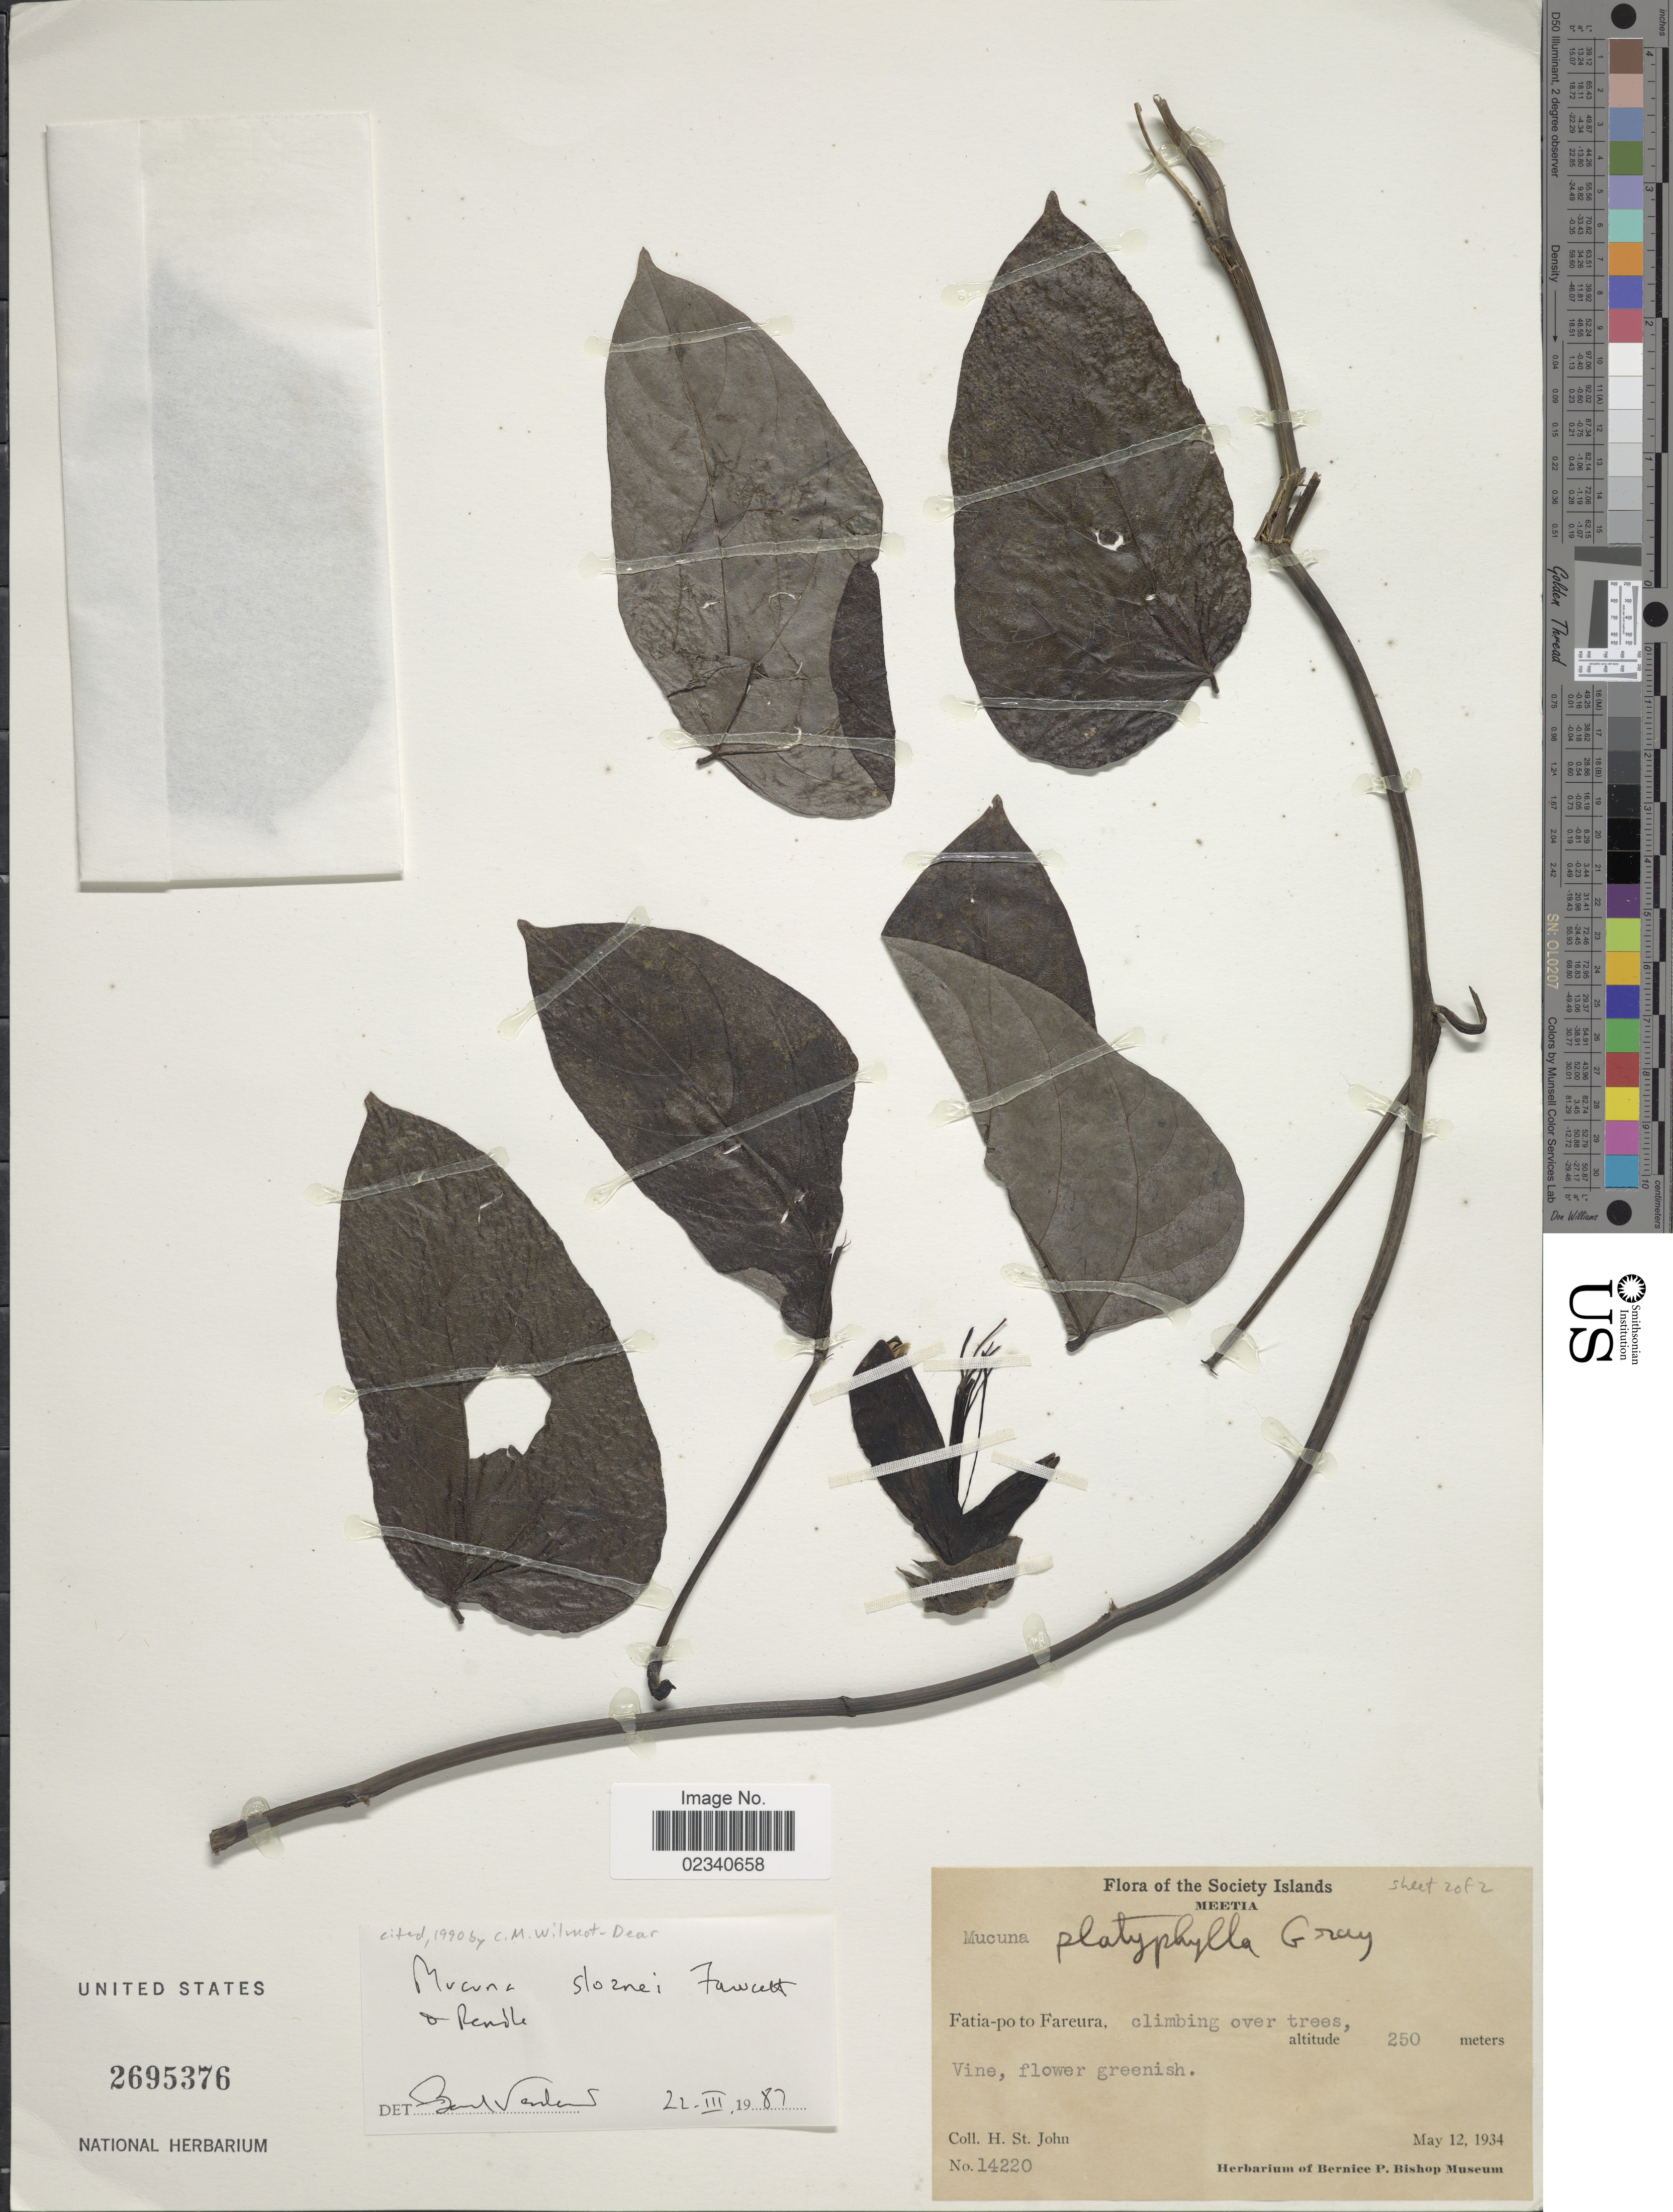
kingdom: Plantae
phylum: Tracheophyta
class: Magnoliopsida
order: Fabales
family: Fabaceae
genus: Mucuna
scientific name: Mucuna sloanei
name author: Fawc. & Rendle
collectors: H. St. John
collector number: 14220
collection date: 1934-05-12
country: French Polynesia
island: Mehetia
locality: Society Islands. Meetia. Fatia-po to Fareura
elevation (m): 250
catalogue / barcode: US 2695376